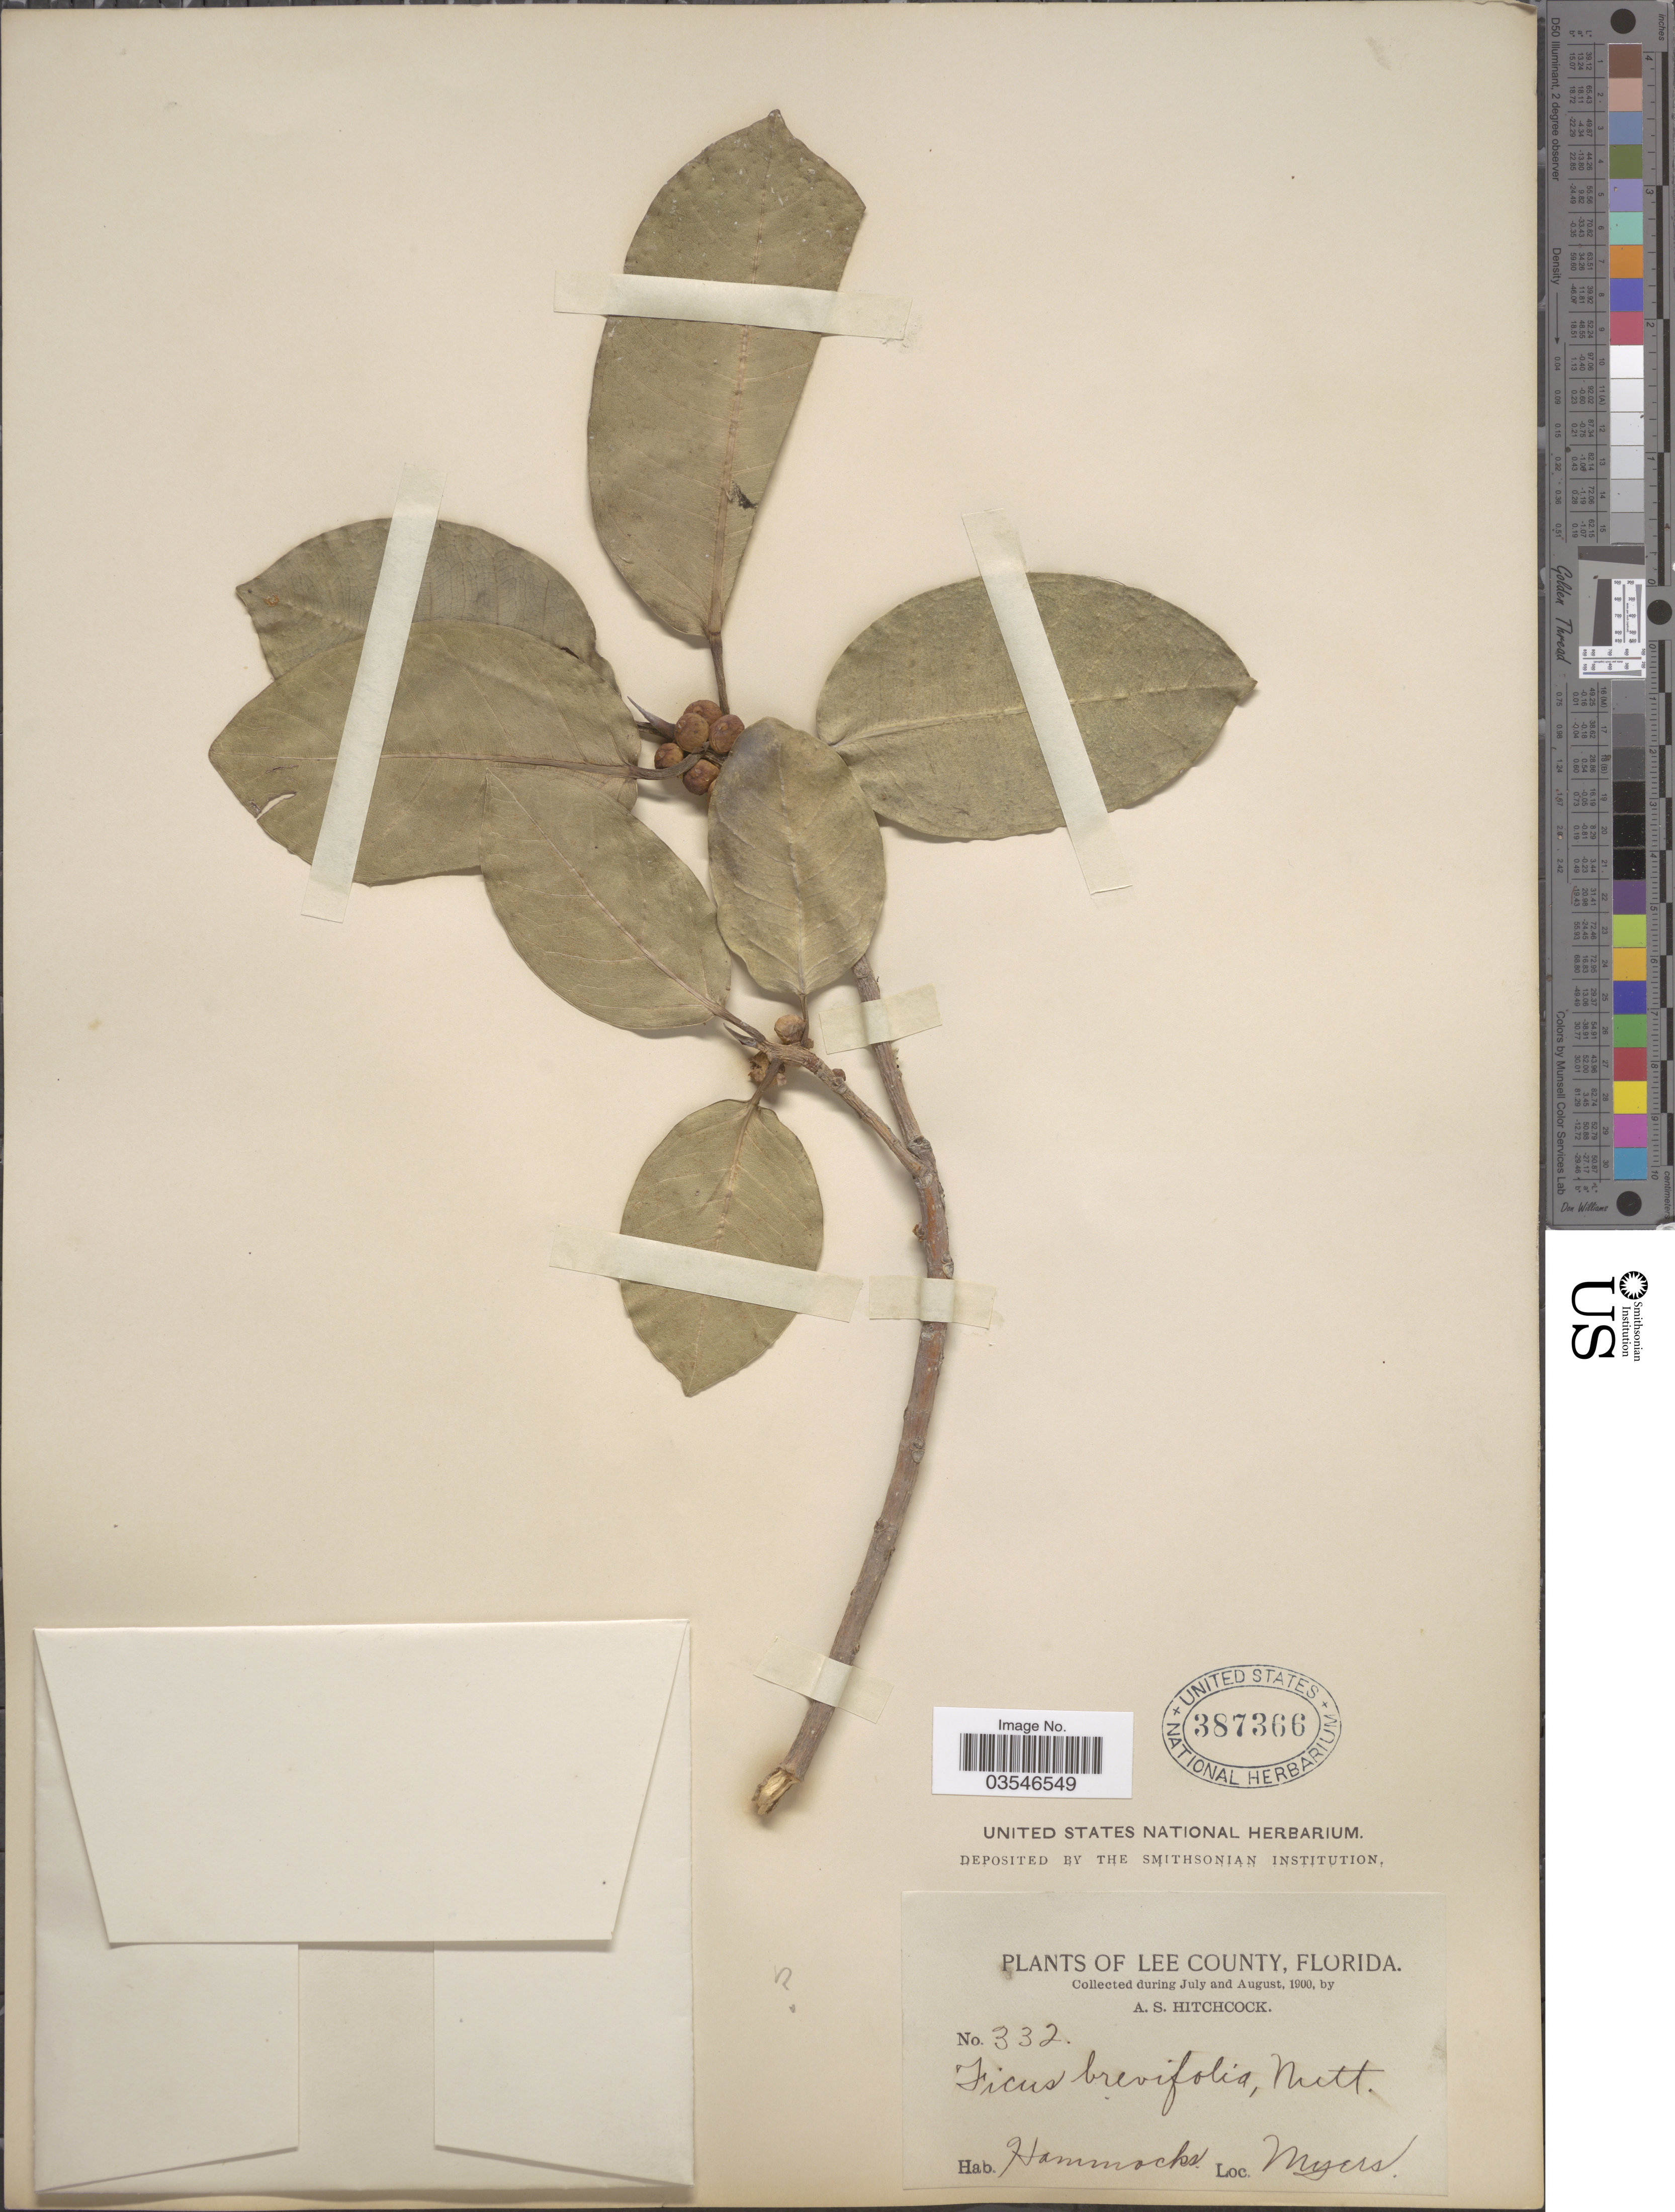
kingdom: Plantae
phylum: Tracheophyta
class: Magnoliopsida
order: Rosales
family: Moraceae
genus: Ficus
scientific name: Ficus aurea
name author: Nutt.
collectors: A. S. Hitchcock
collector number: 332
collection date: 1900-07/1900-08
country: United States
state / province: Florida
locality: Lee County. Myers.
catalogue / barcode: US 387366